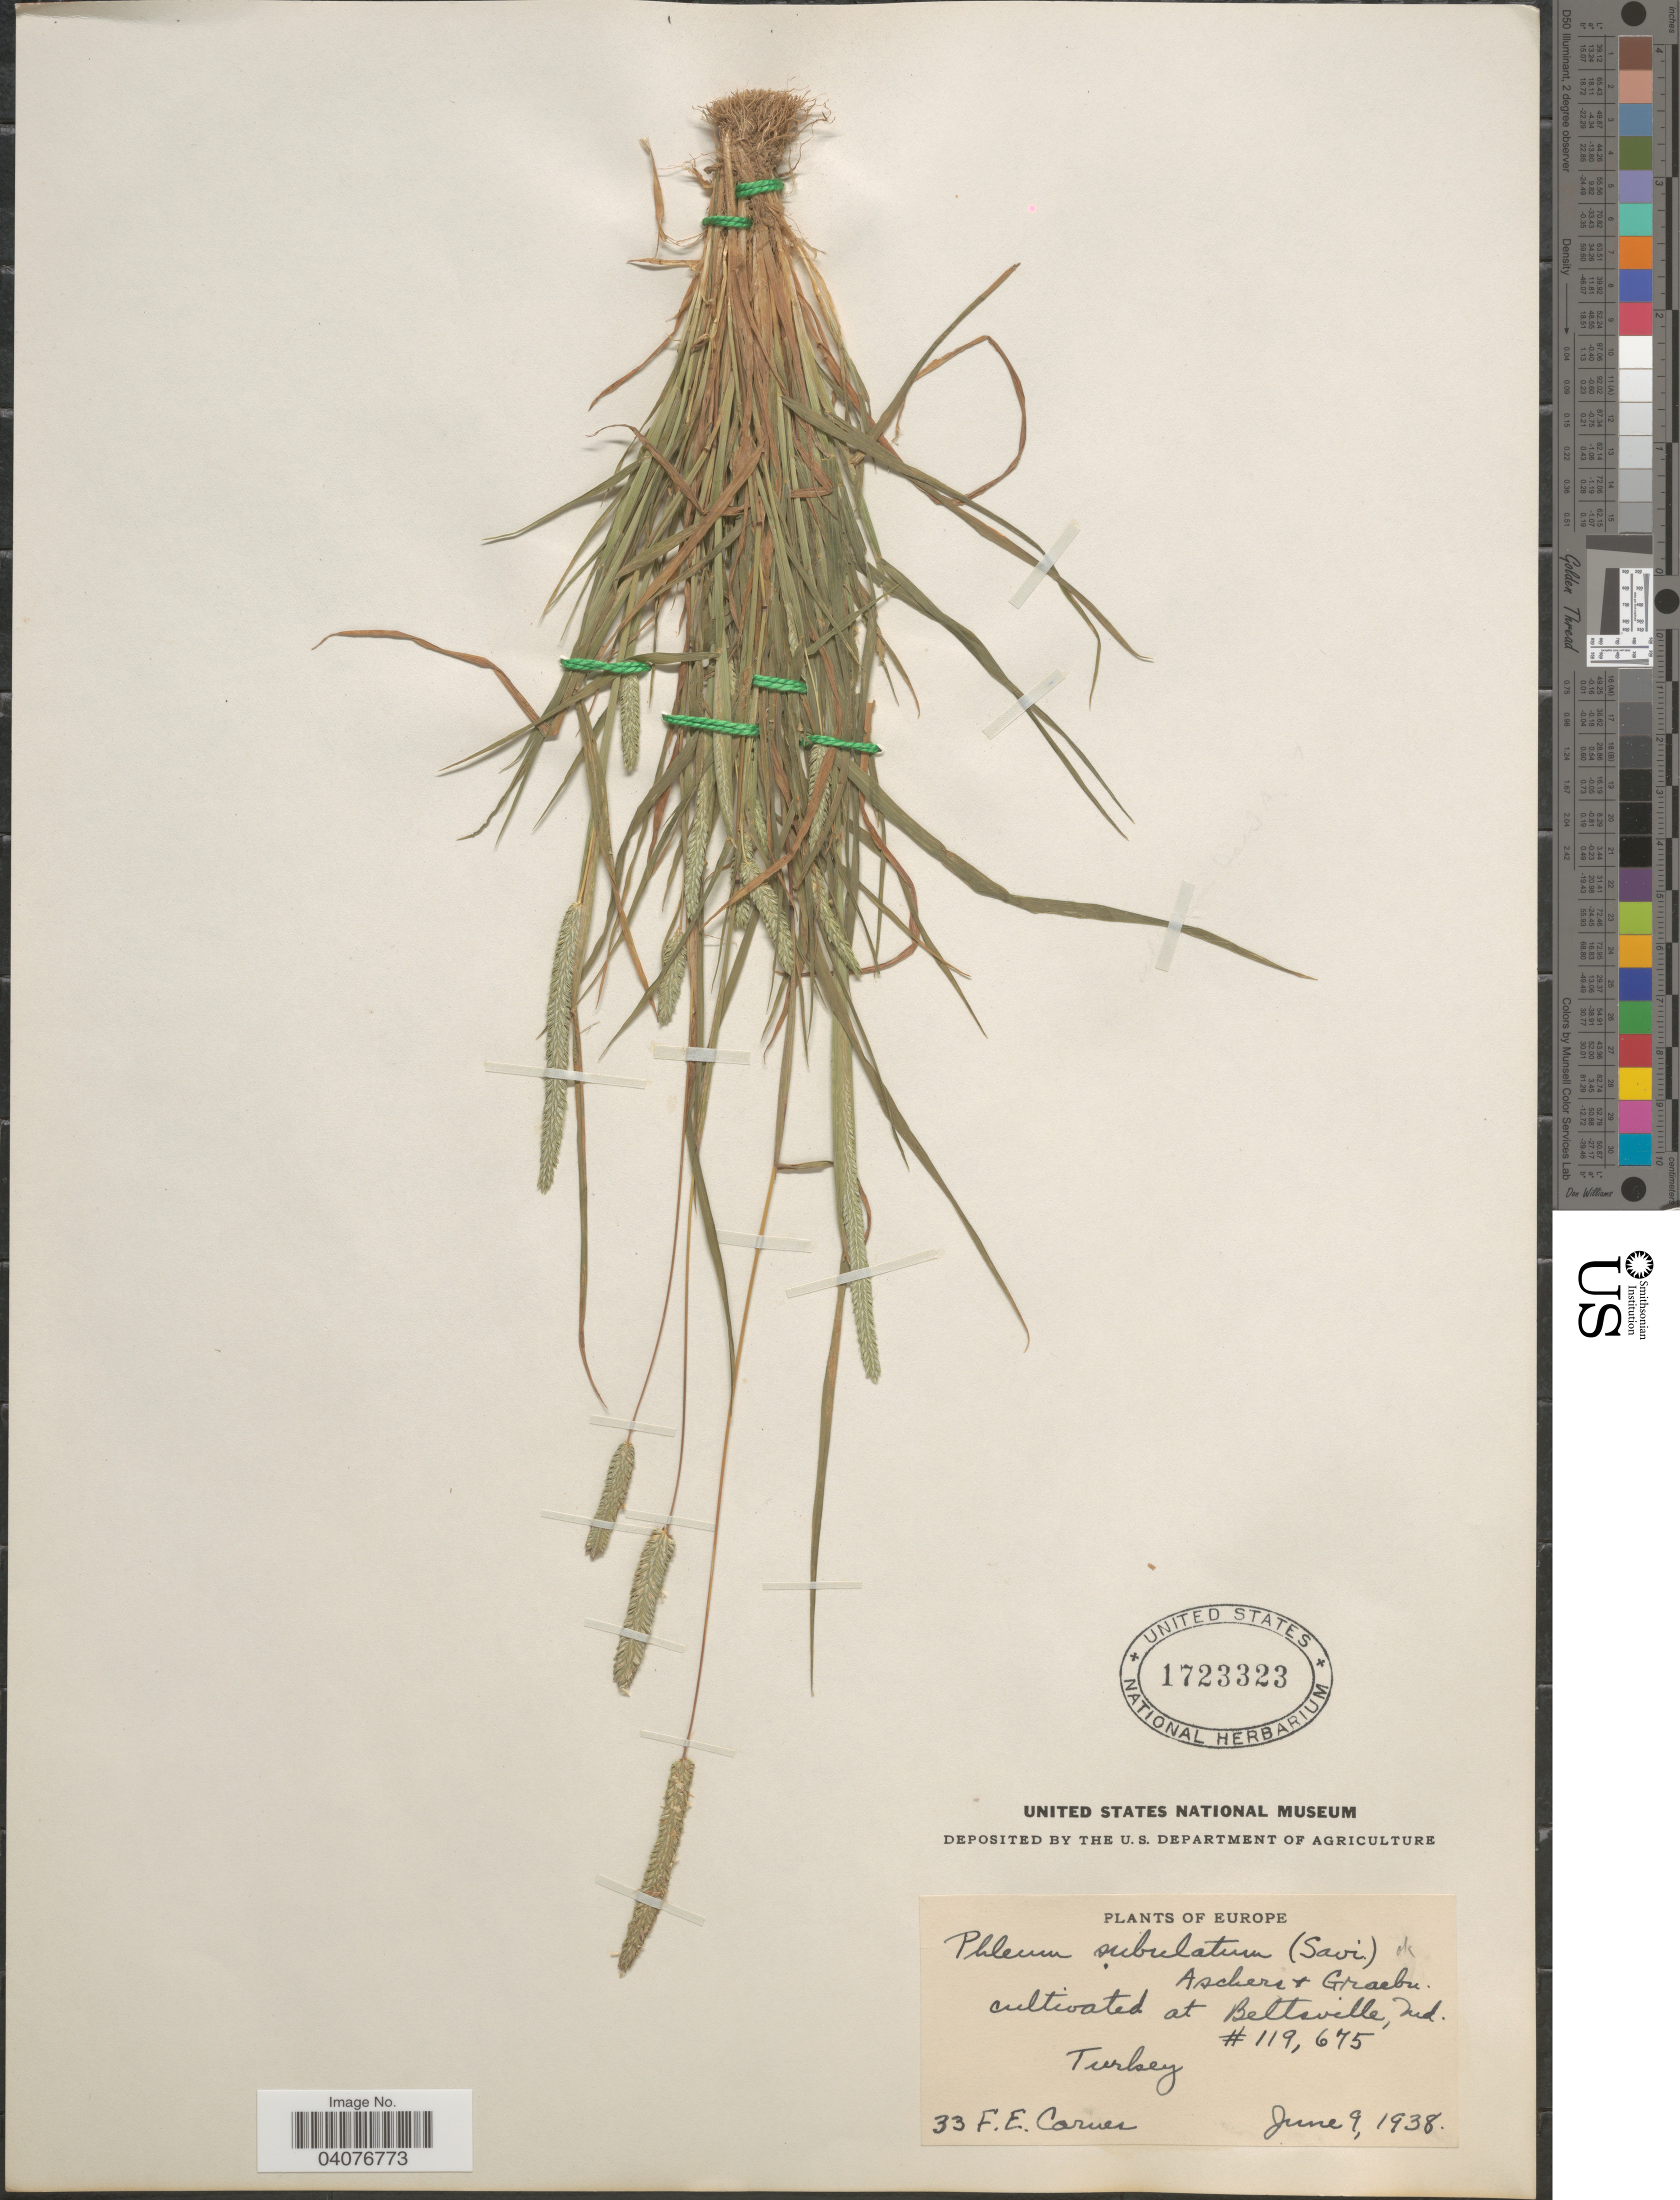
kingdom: Plantae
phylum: Tracheophyta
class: Liliopsida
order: Poales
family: Poaceae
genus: Phleum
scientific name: Phleum subulatum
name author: (Savi) Asch. & Graeb.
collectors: F. Carnes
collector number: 33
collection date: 1938-06-09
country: United States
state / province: Maryland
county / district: Prince George's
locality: At Beltsville.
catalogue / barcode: US 1723323